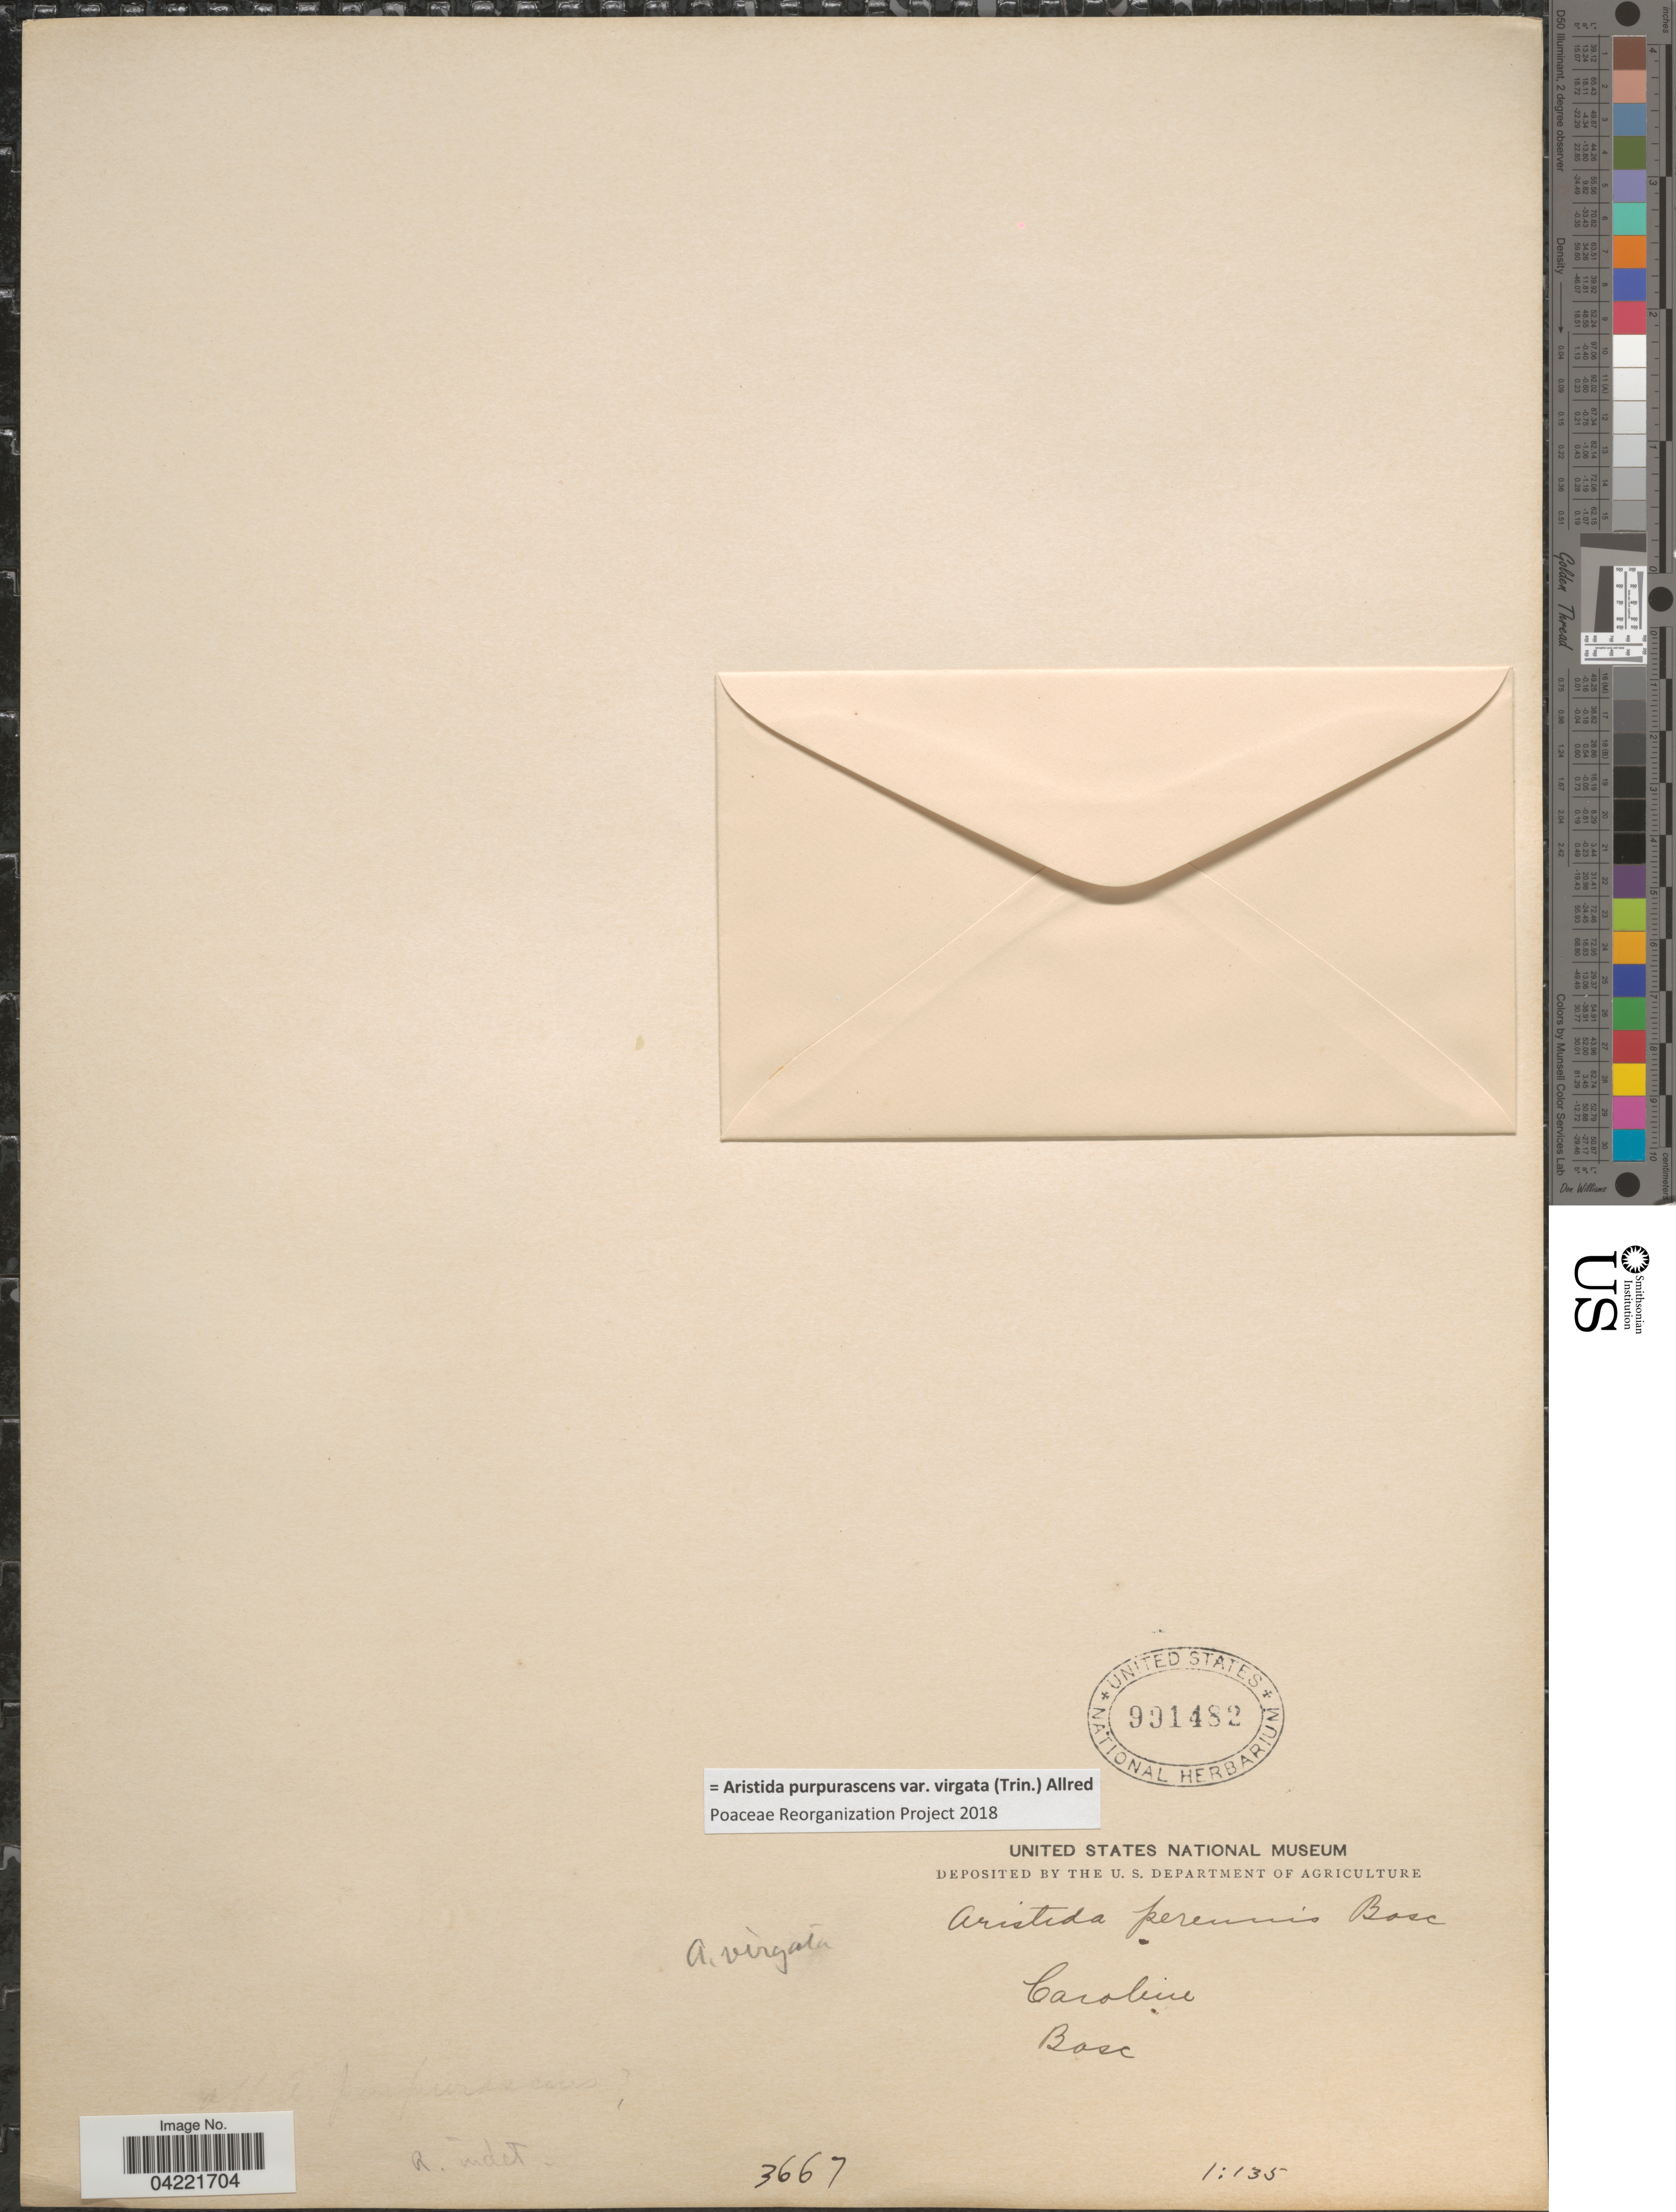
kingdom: Plantae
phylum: Tracheophyta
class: Liliopsida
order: Poales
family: Poaceae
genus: Aristida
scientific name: Aristida purpurascens var. virgata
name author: (Trin.) Allred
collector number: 3667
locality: Caroline Basc.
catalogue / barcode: US 991482